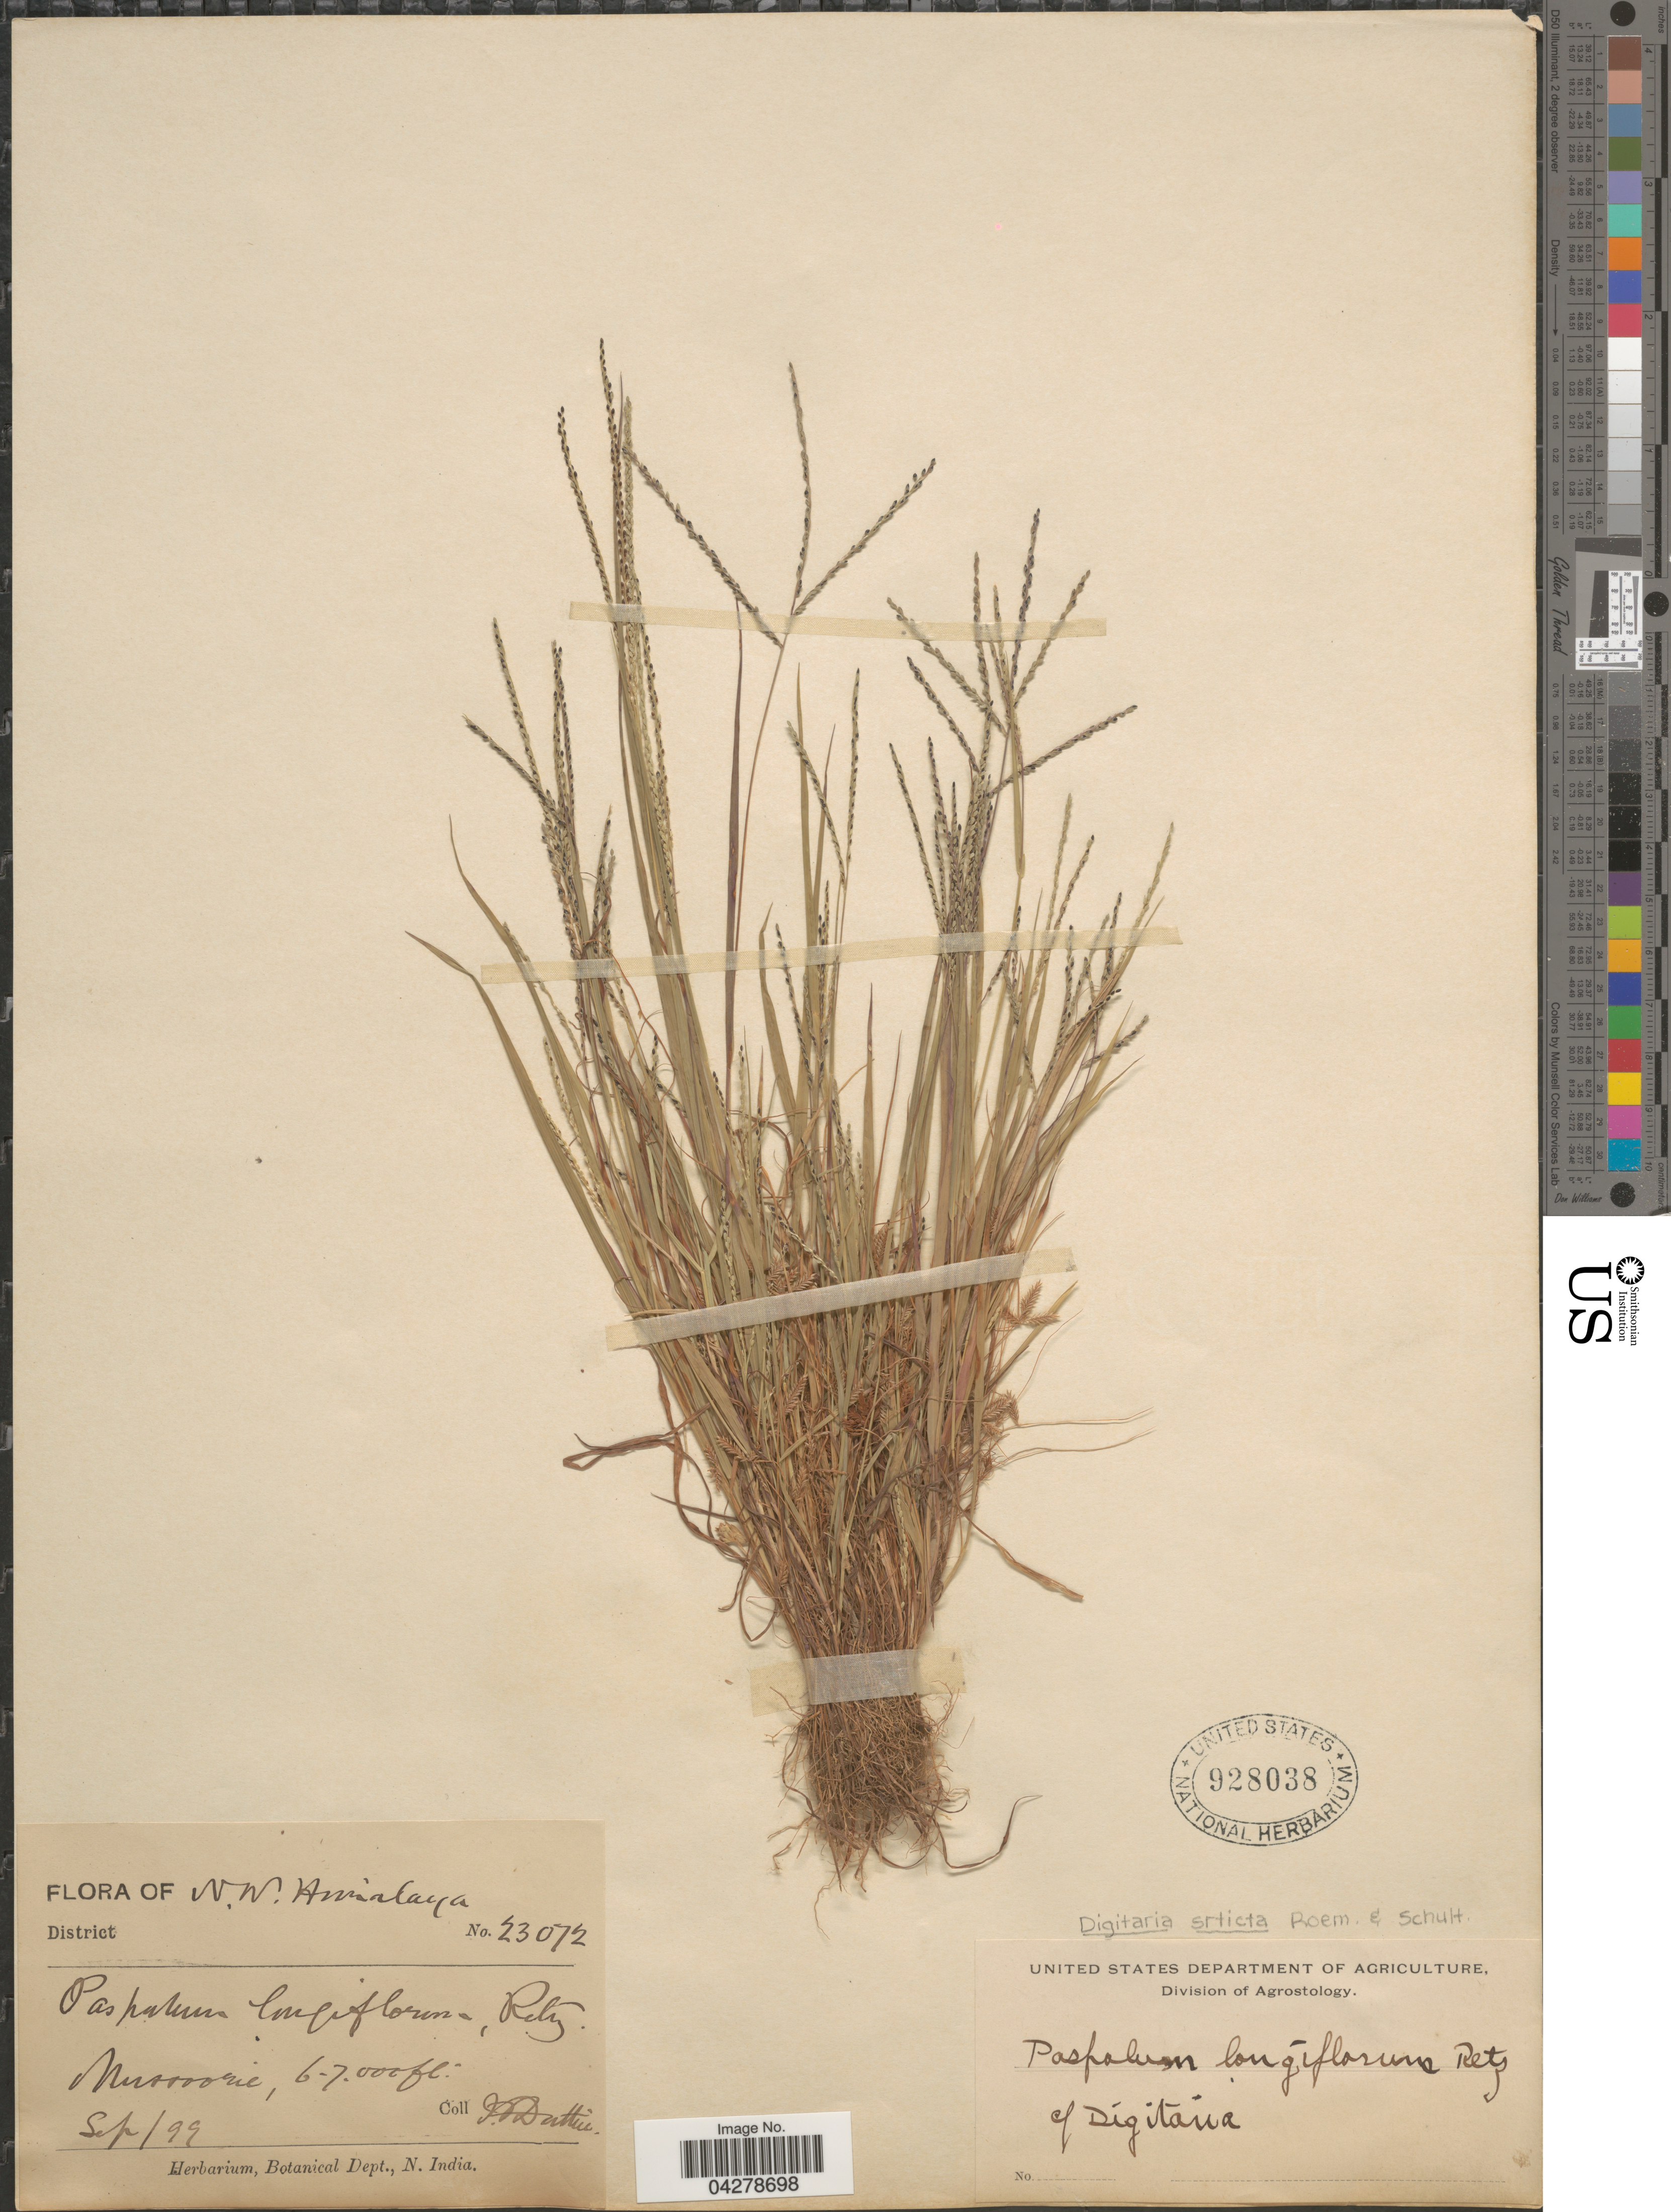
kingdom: Plantae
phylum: Tracheophyta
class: Liliopsida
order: Poales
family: Poaceae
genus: Digitaria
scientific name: Digitaria stricta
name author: Roth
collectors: J. F. Duthie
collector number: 23072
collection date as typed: Transcribed d/m/y: /9/99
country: India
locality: N.W. Himalaya. Mussoorie.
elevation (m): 1829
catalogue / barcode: US 928038